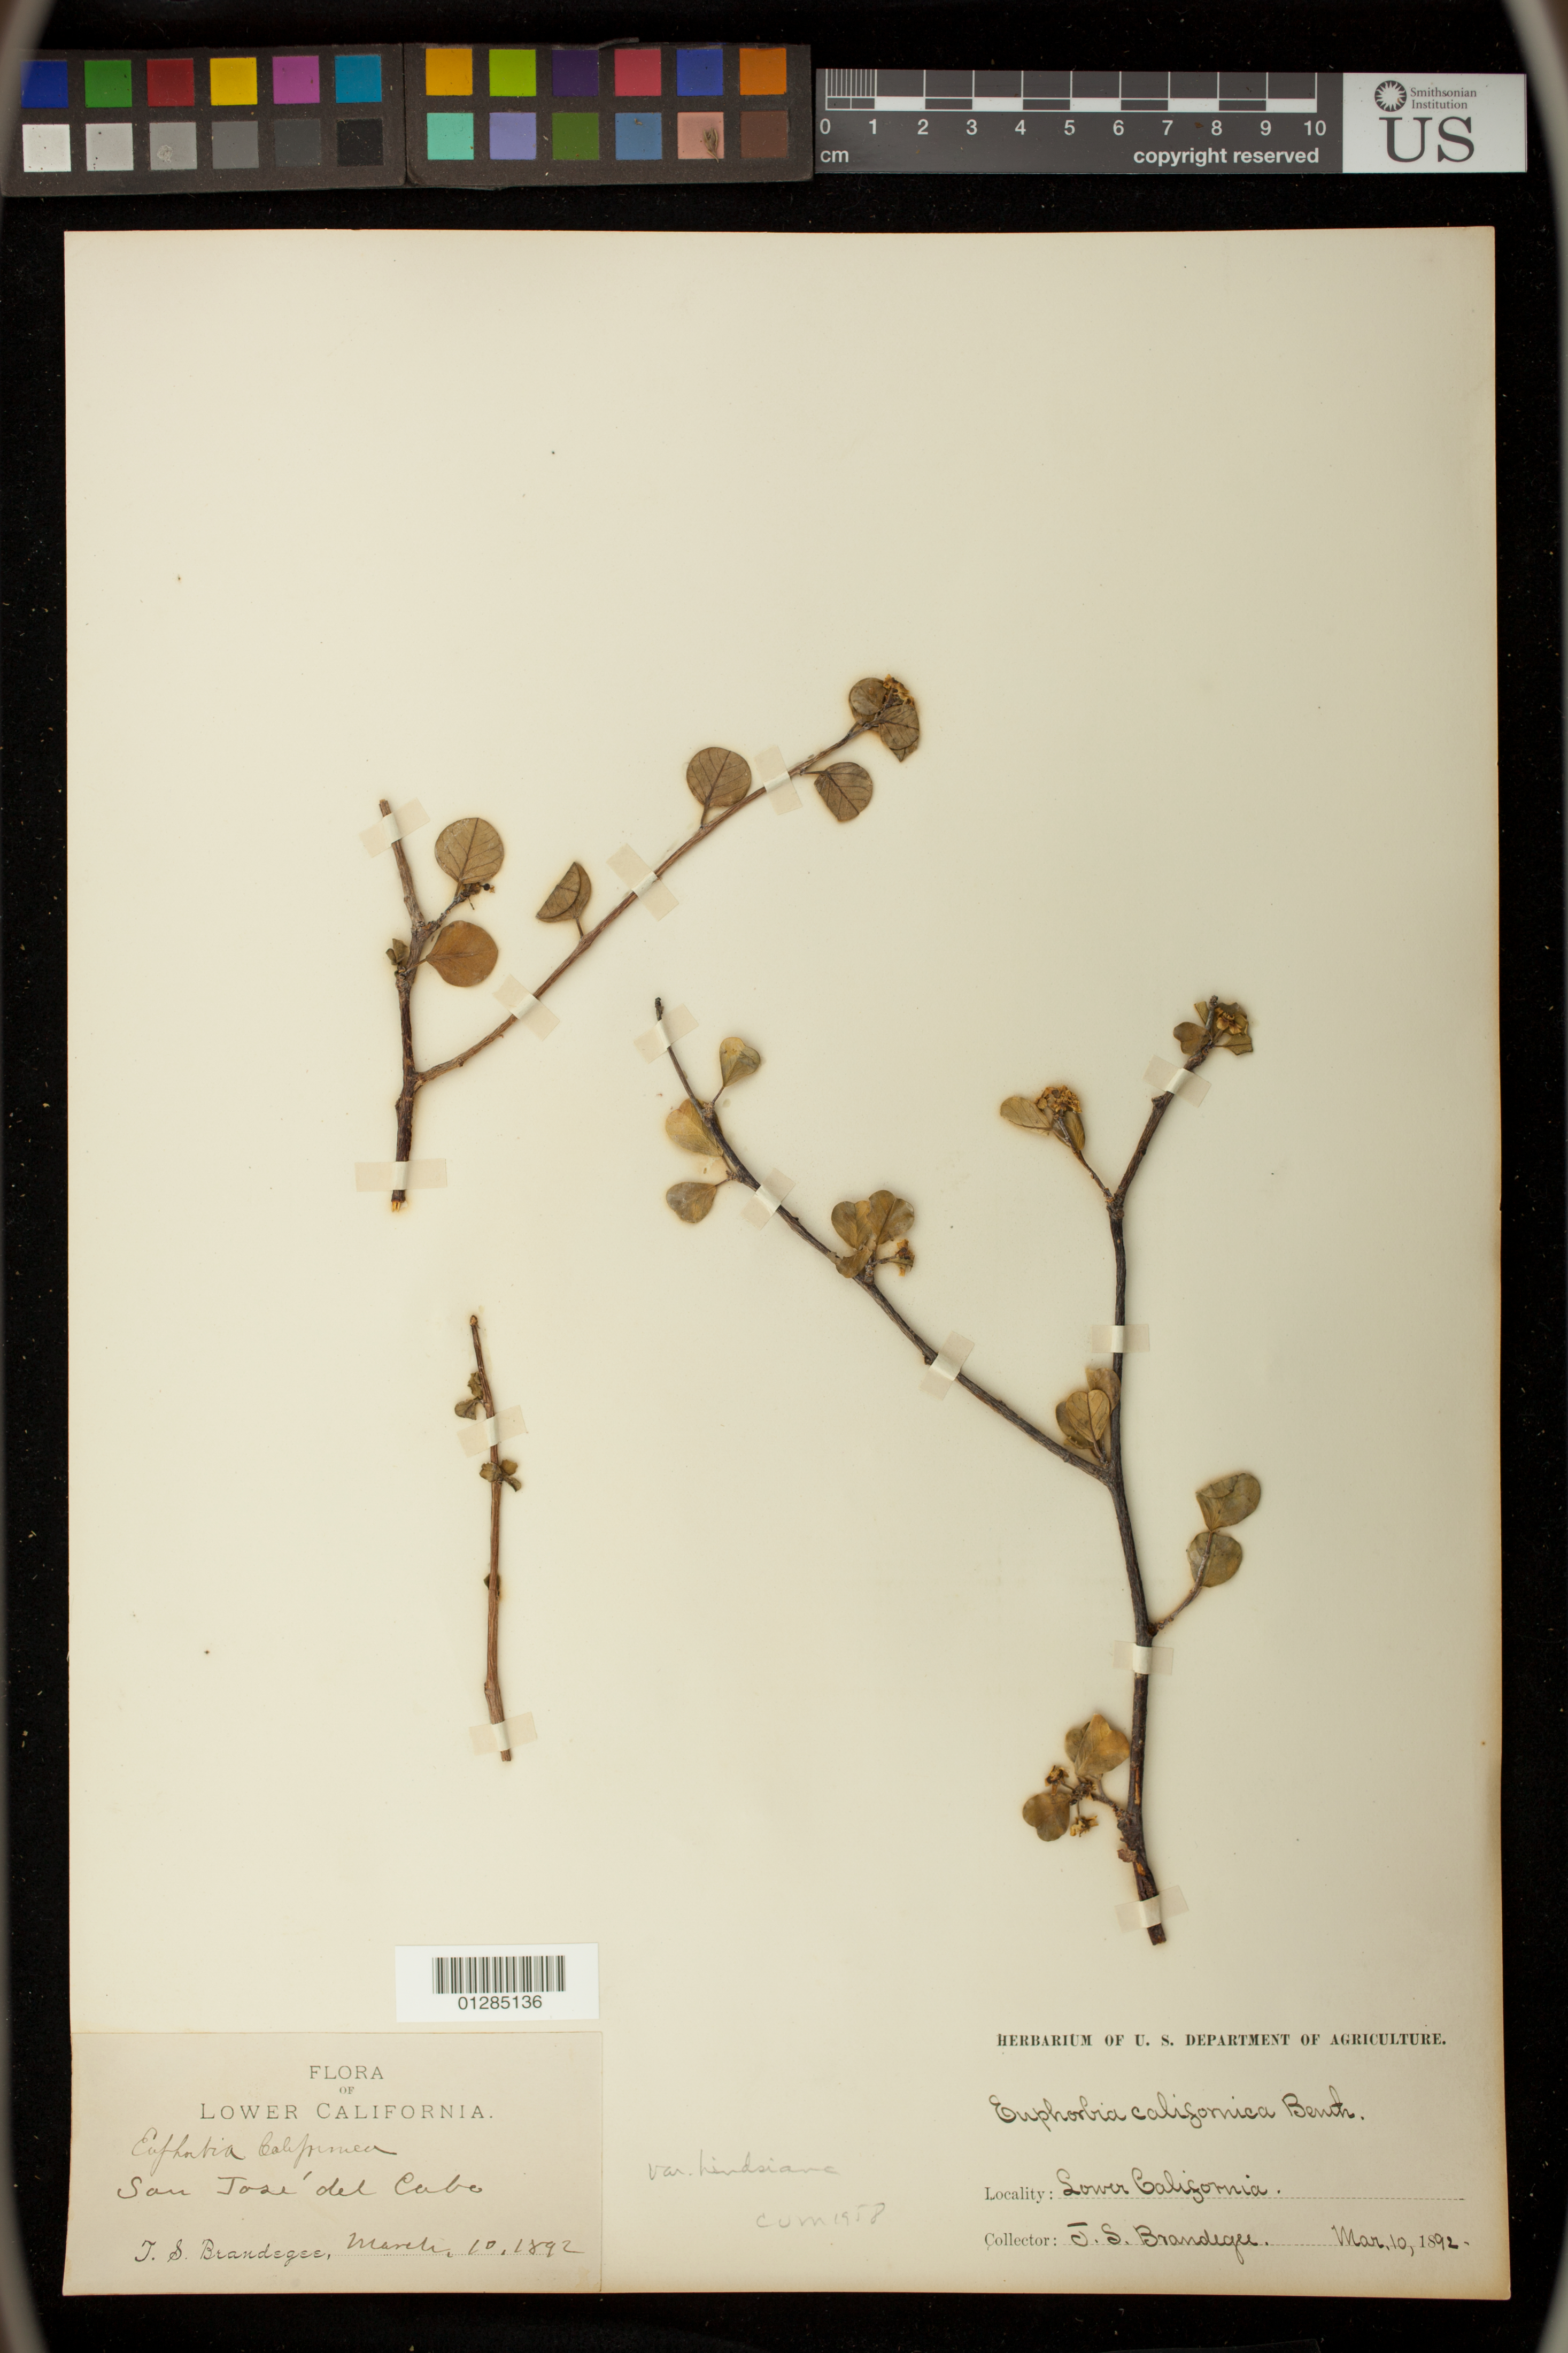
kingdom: Plantae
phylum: Tracheophyta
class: Magnoliopsida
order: Malpighiales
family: Euphorbiaceae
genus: Euphorbia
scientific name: Euphorbia californica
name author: Benth.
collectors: J. S. Brandegee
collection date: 1892-03-10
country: Mexico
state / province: Baja California Sur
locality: San José del Cabo